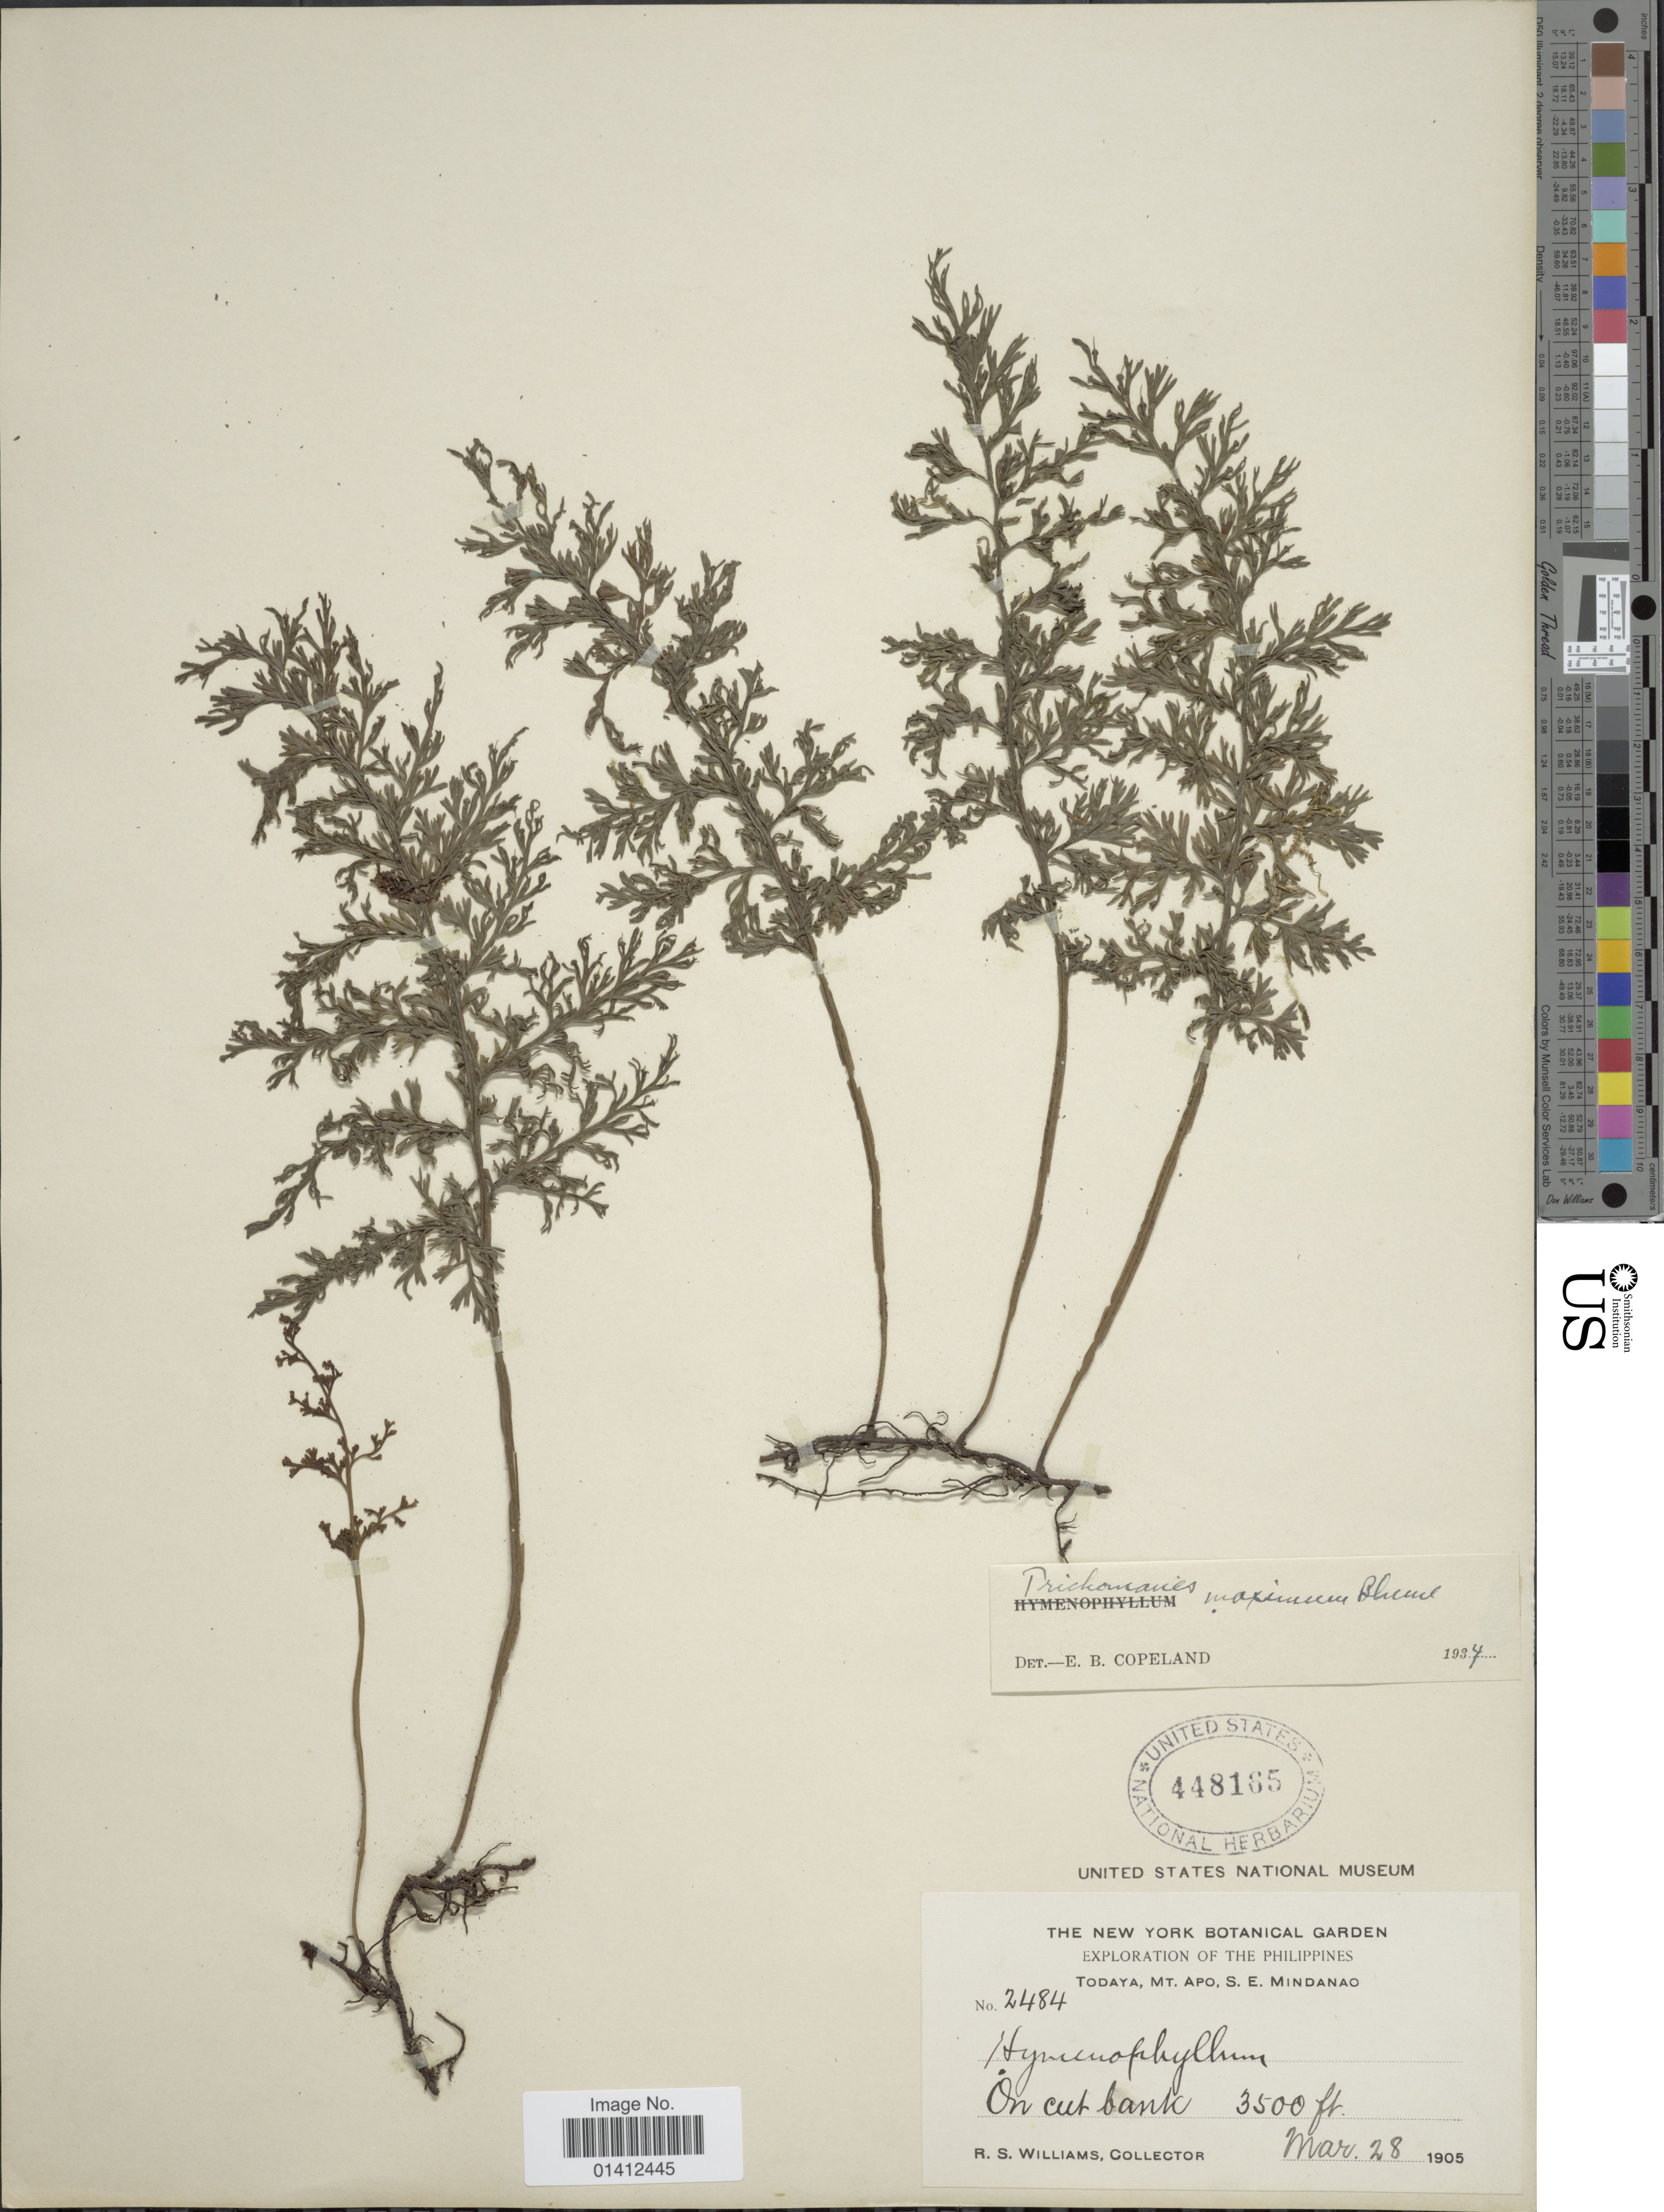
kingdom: Plantae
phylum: Tracheophyta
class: Polypodiopsida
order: Hymenophyllales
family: Hymenophyllaceae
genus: Vandenboschia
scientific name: Vandenboschia maxima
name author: (Blume) Copel.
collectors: R. S. Williams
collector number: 2484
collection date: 1905-03-28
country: Philippines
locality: Todaya, Mt Apo, S.E. Mindanao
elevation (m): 1067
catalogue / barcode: US 448165